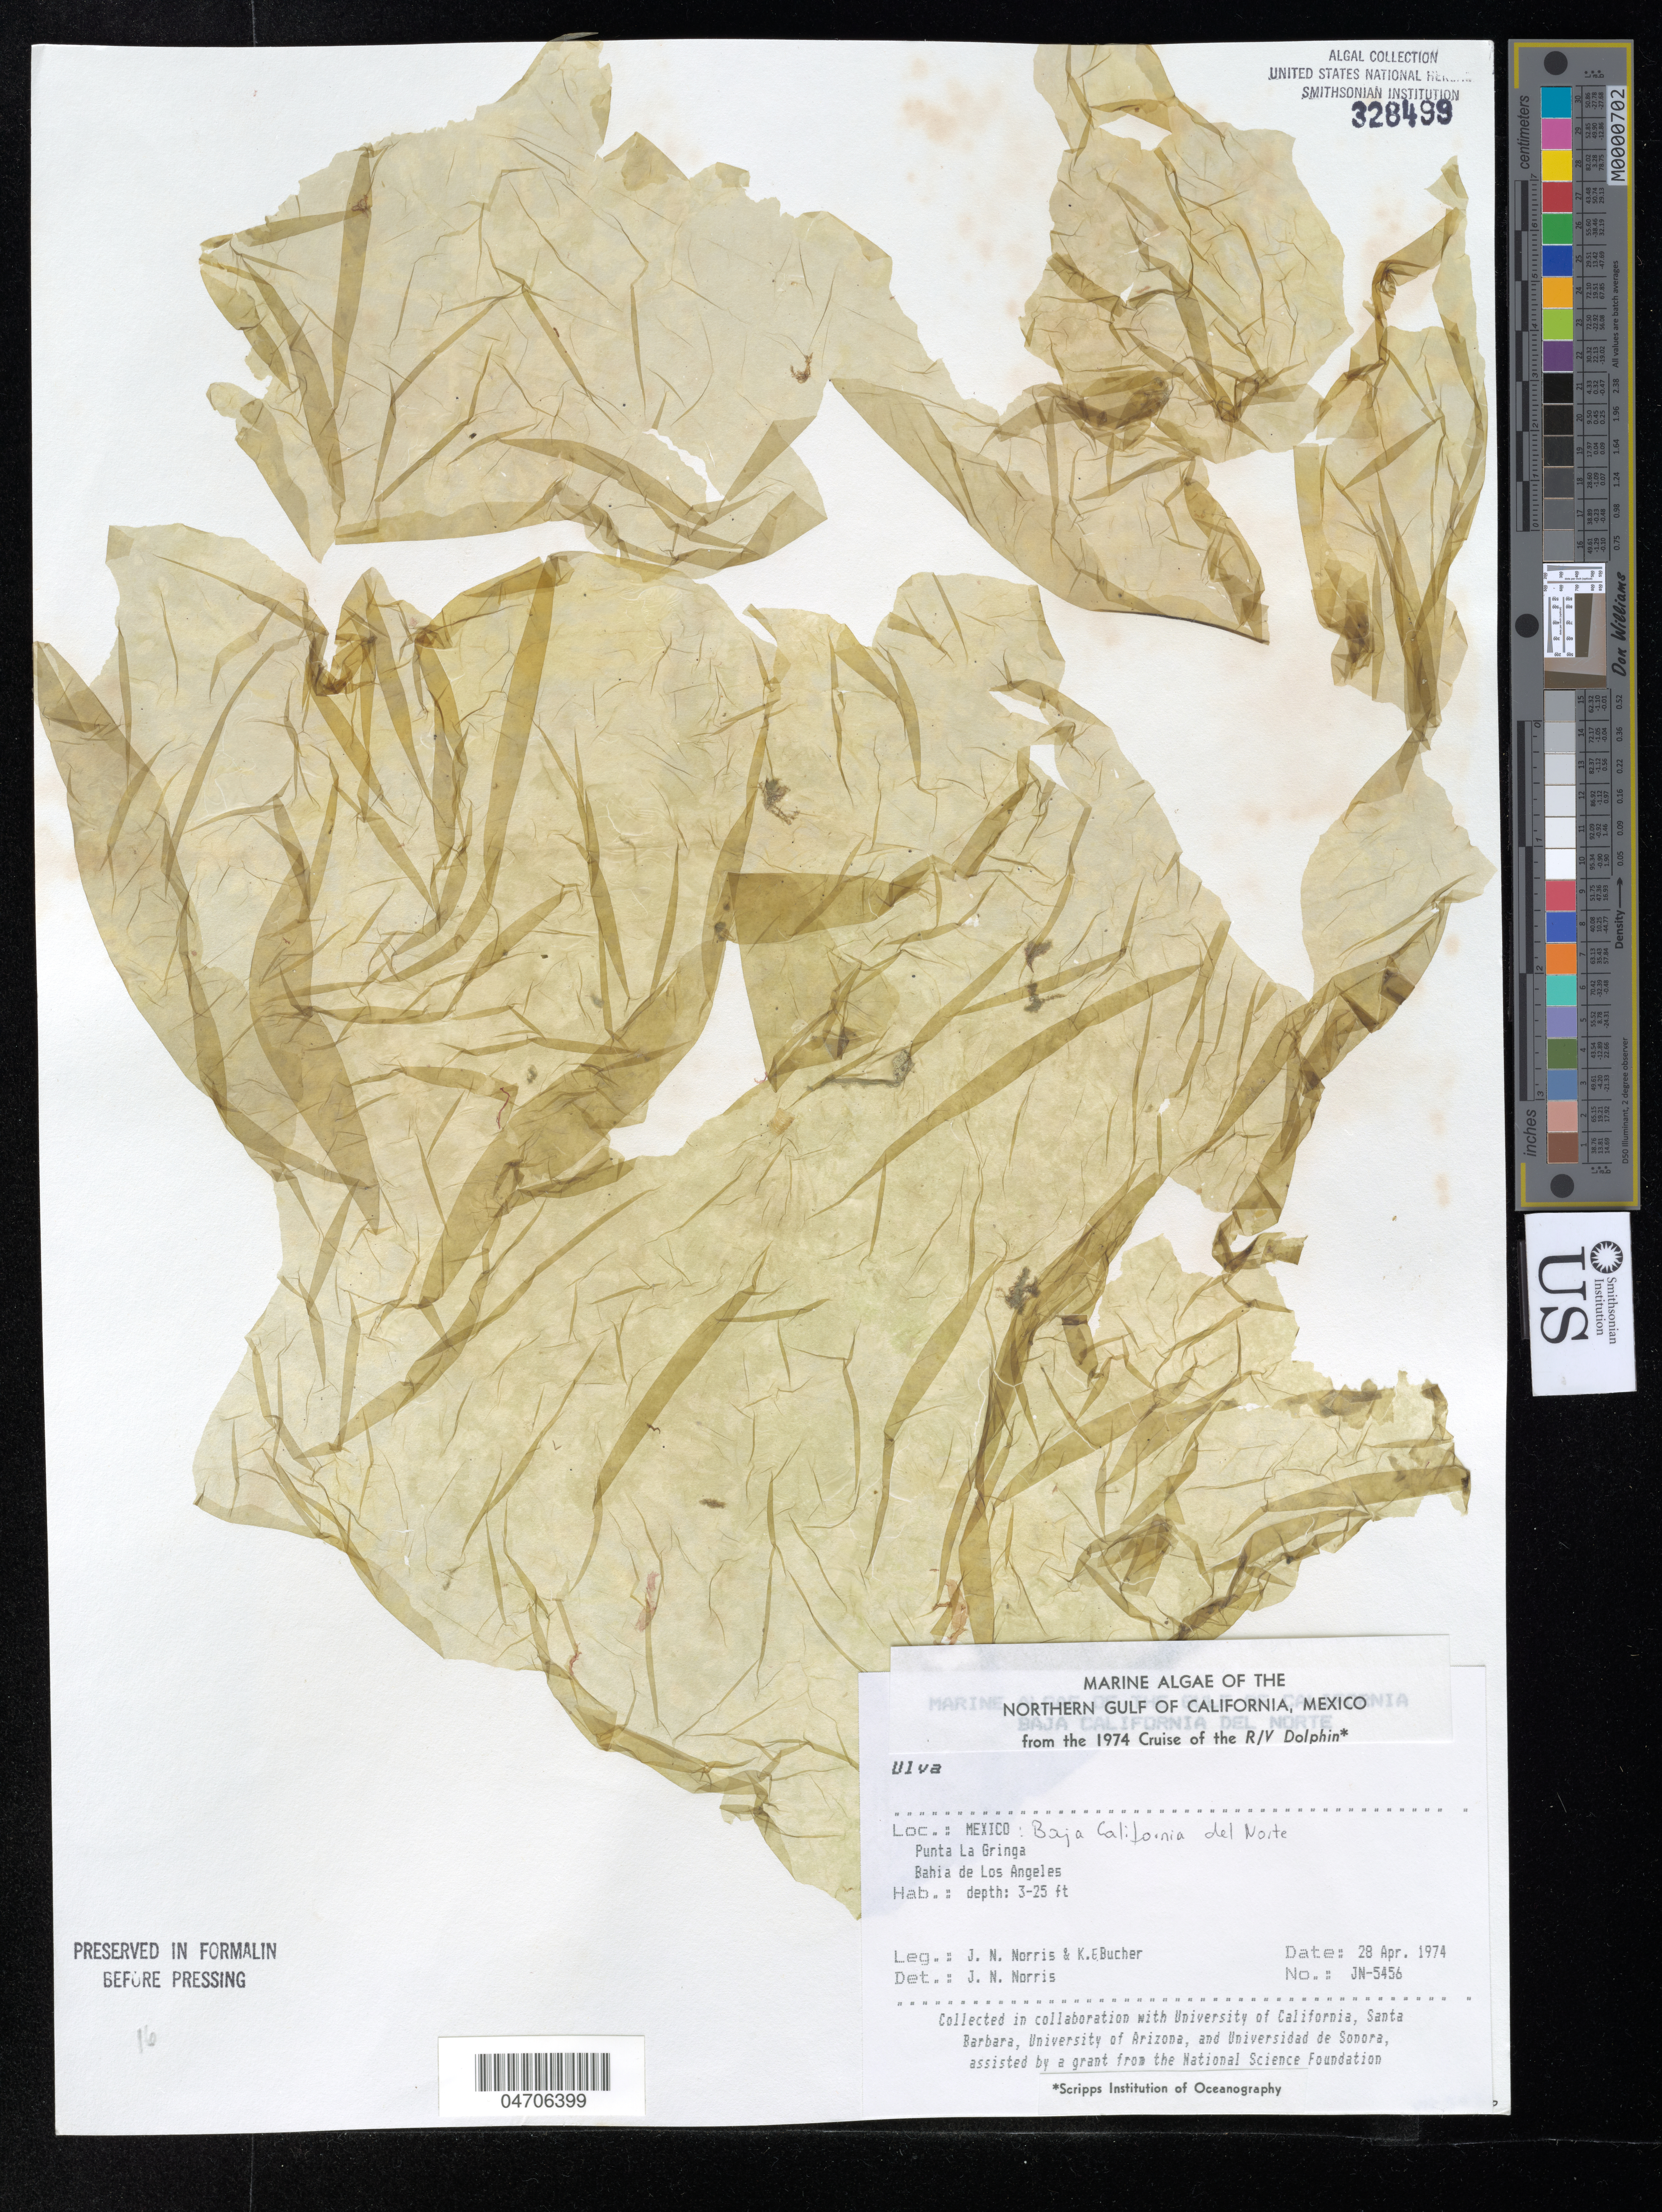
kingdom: Plantae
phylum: Chlorophyta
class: Ulvophyceae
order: Ulvales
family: Ulvaceae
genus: Ulva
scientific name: Ulva sp.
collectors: J. Norris & K. E. Bucher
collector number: JN-5456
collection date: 1974-04-28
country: Mexico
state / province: Baja California Norte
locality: The Northern Gulf of California. Punta La Gringa. Bahia de Los Angeles.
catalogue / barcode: US 328499